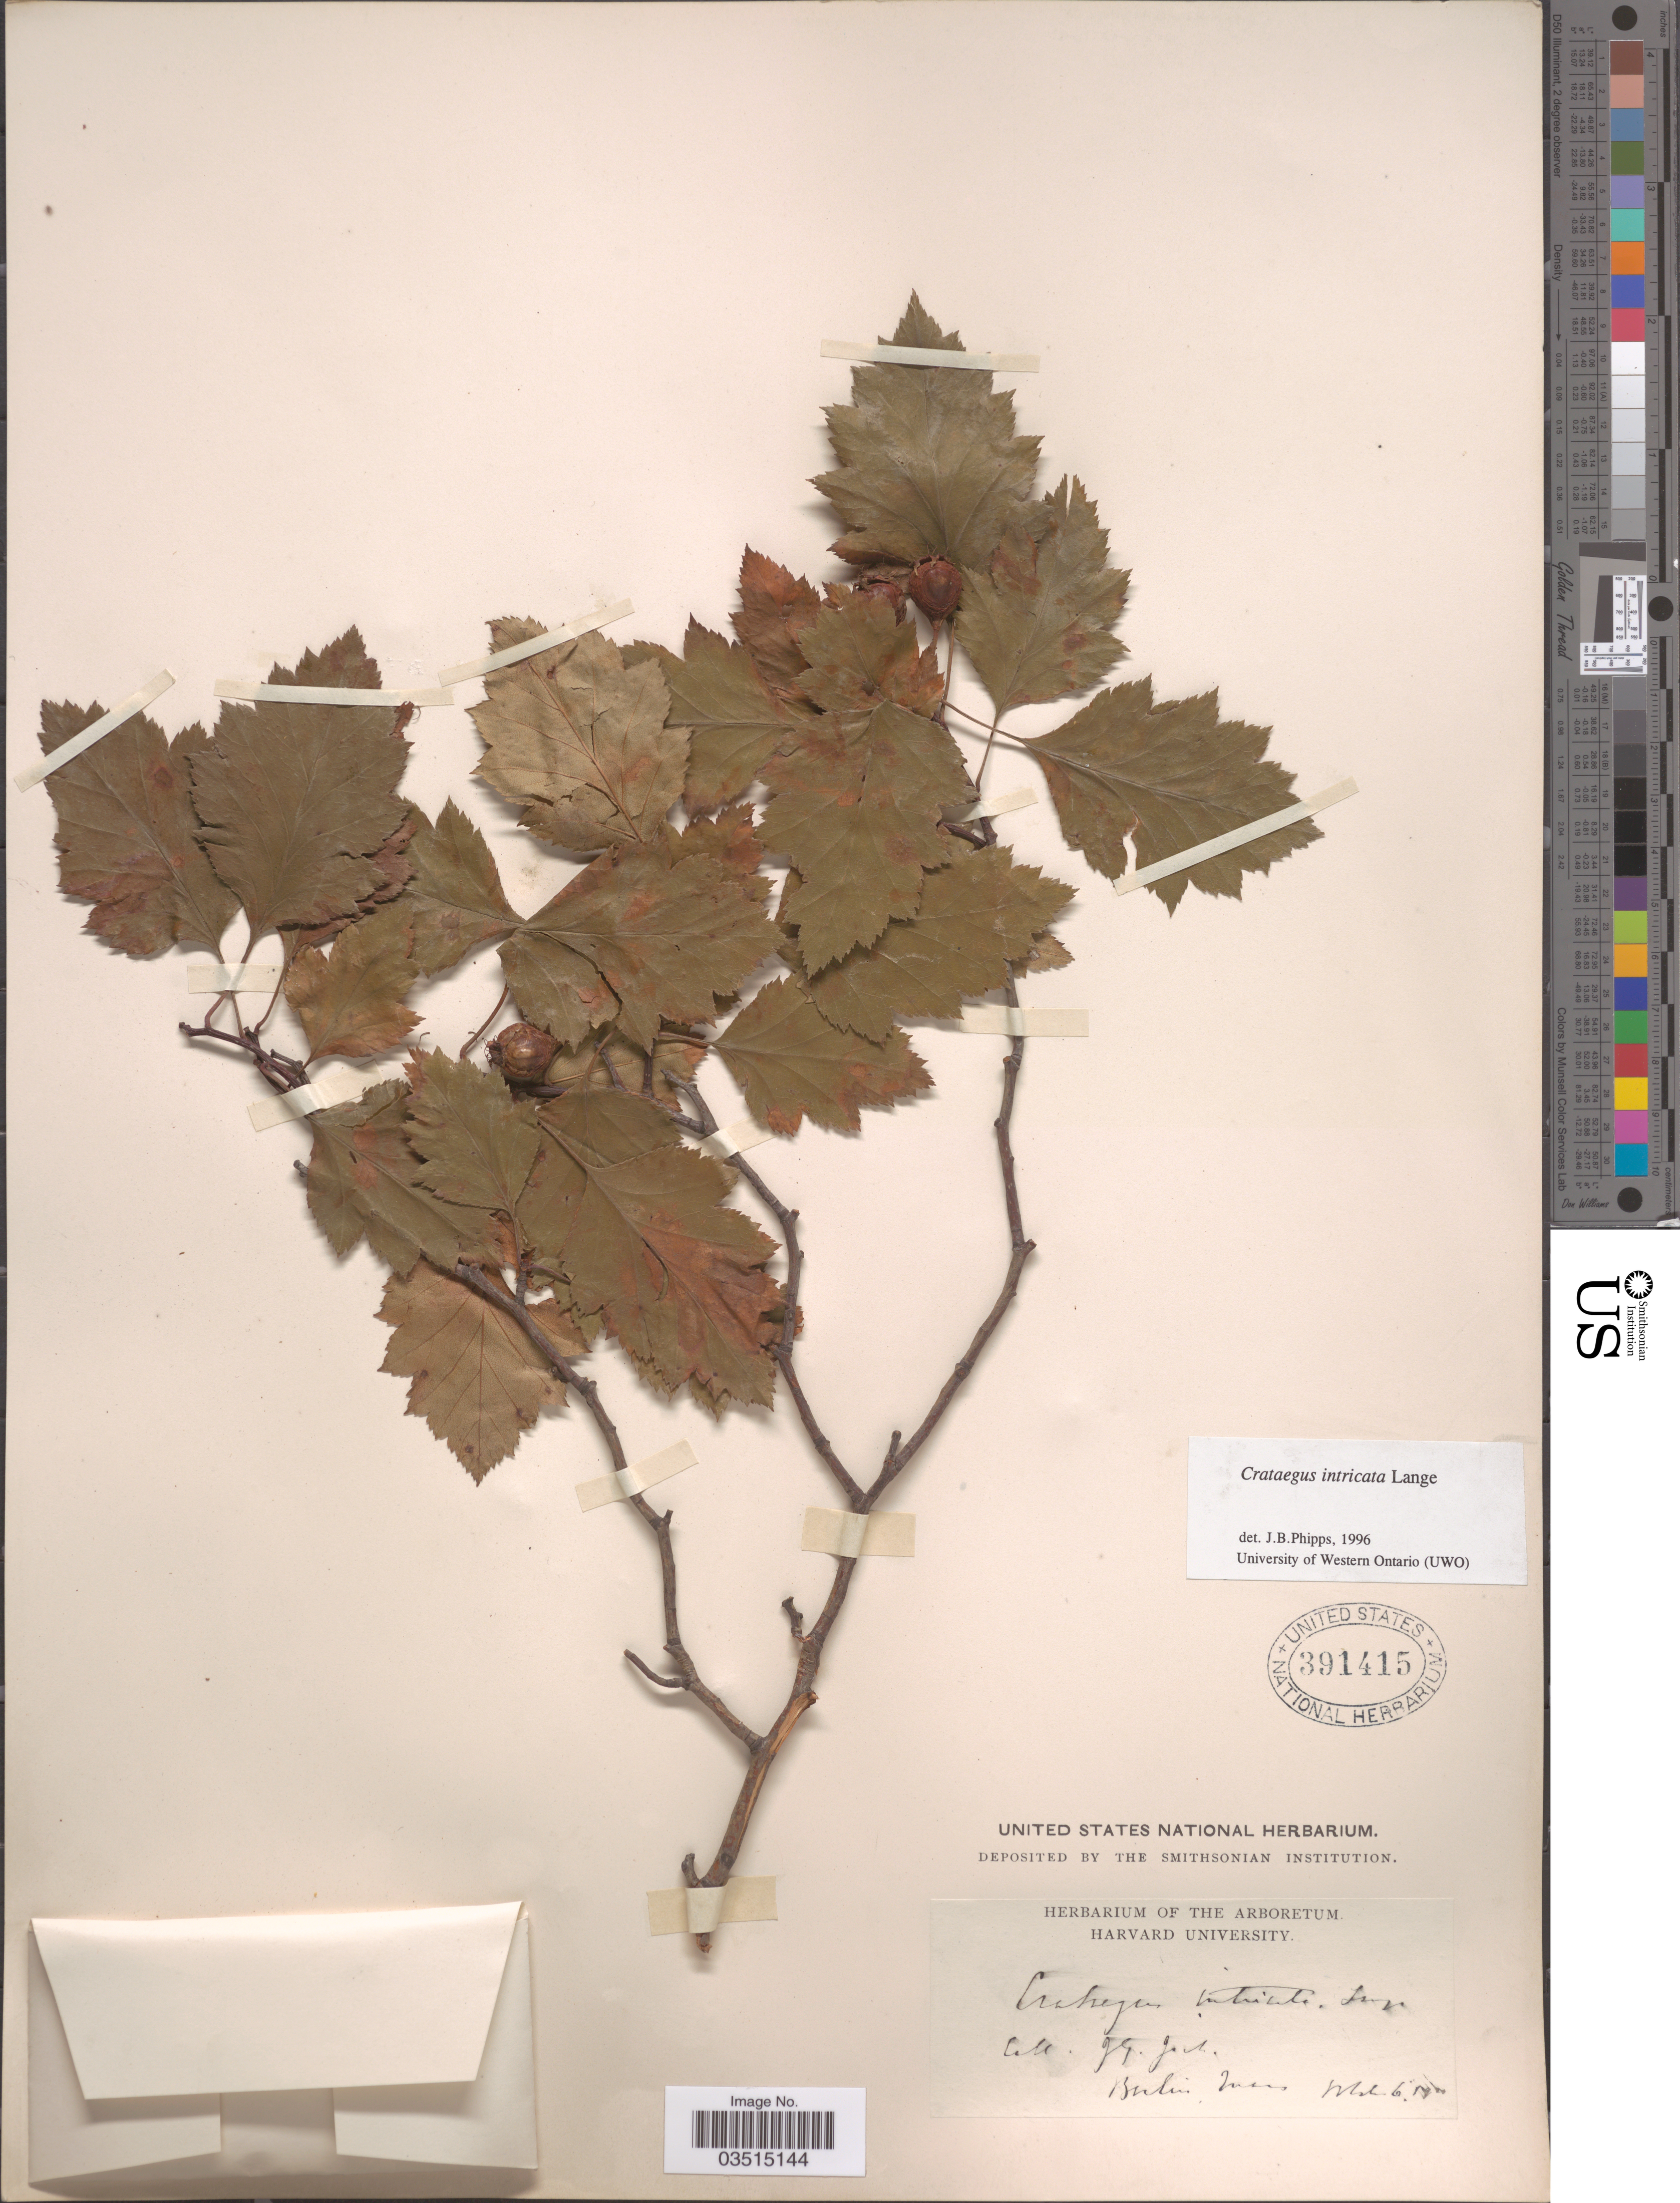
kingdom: Plantae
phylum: Tracheophyta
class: Magnoliopsida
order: Rosales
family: Rosaceae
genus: Crataegus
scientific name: Crataegus intricata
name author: Lange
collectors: J. G. Jack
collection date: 1891-05-06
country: United States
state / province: Massachusetts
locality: Berlin.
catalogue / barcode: US 391415